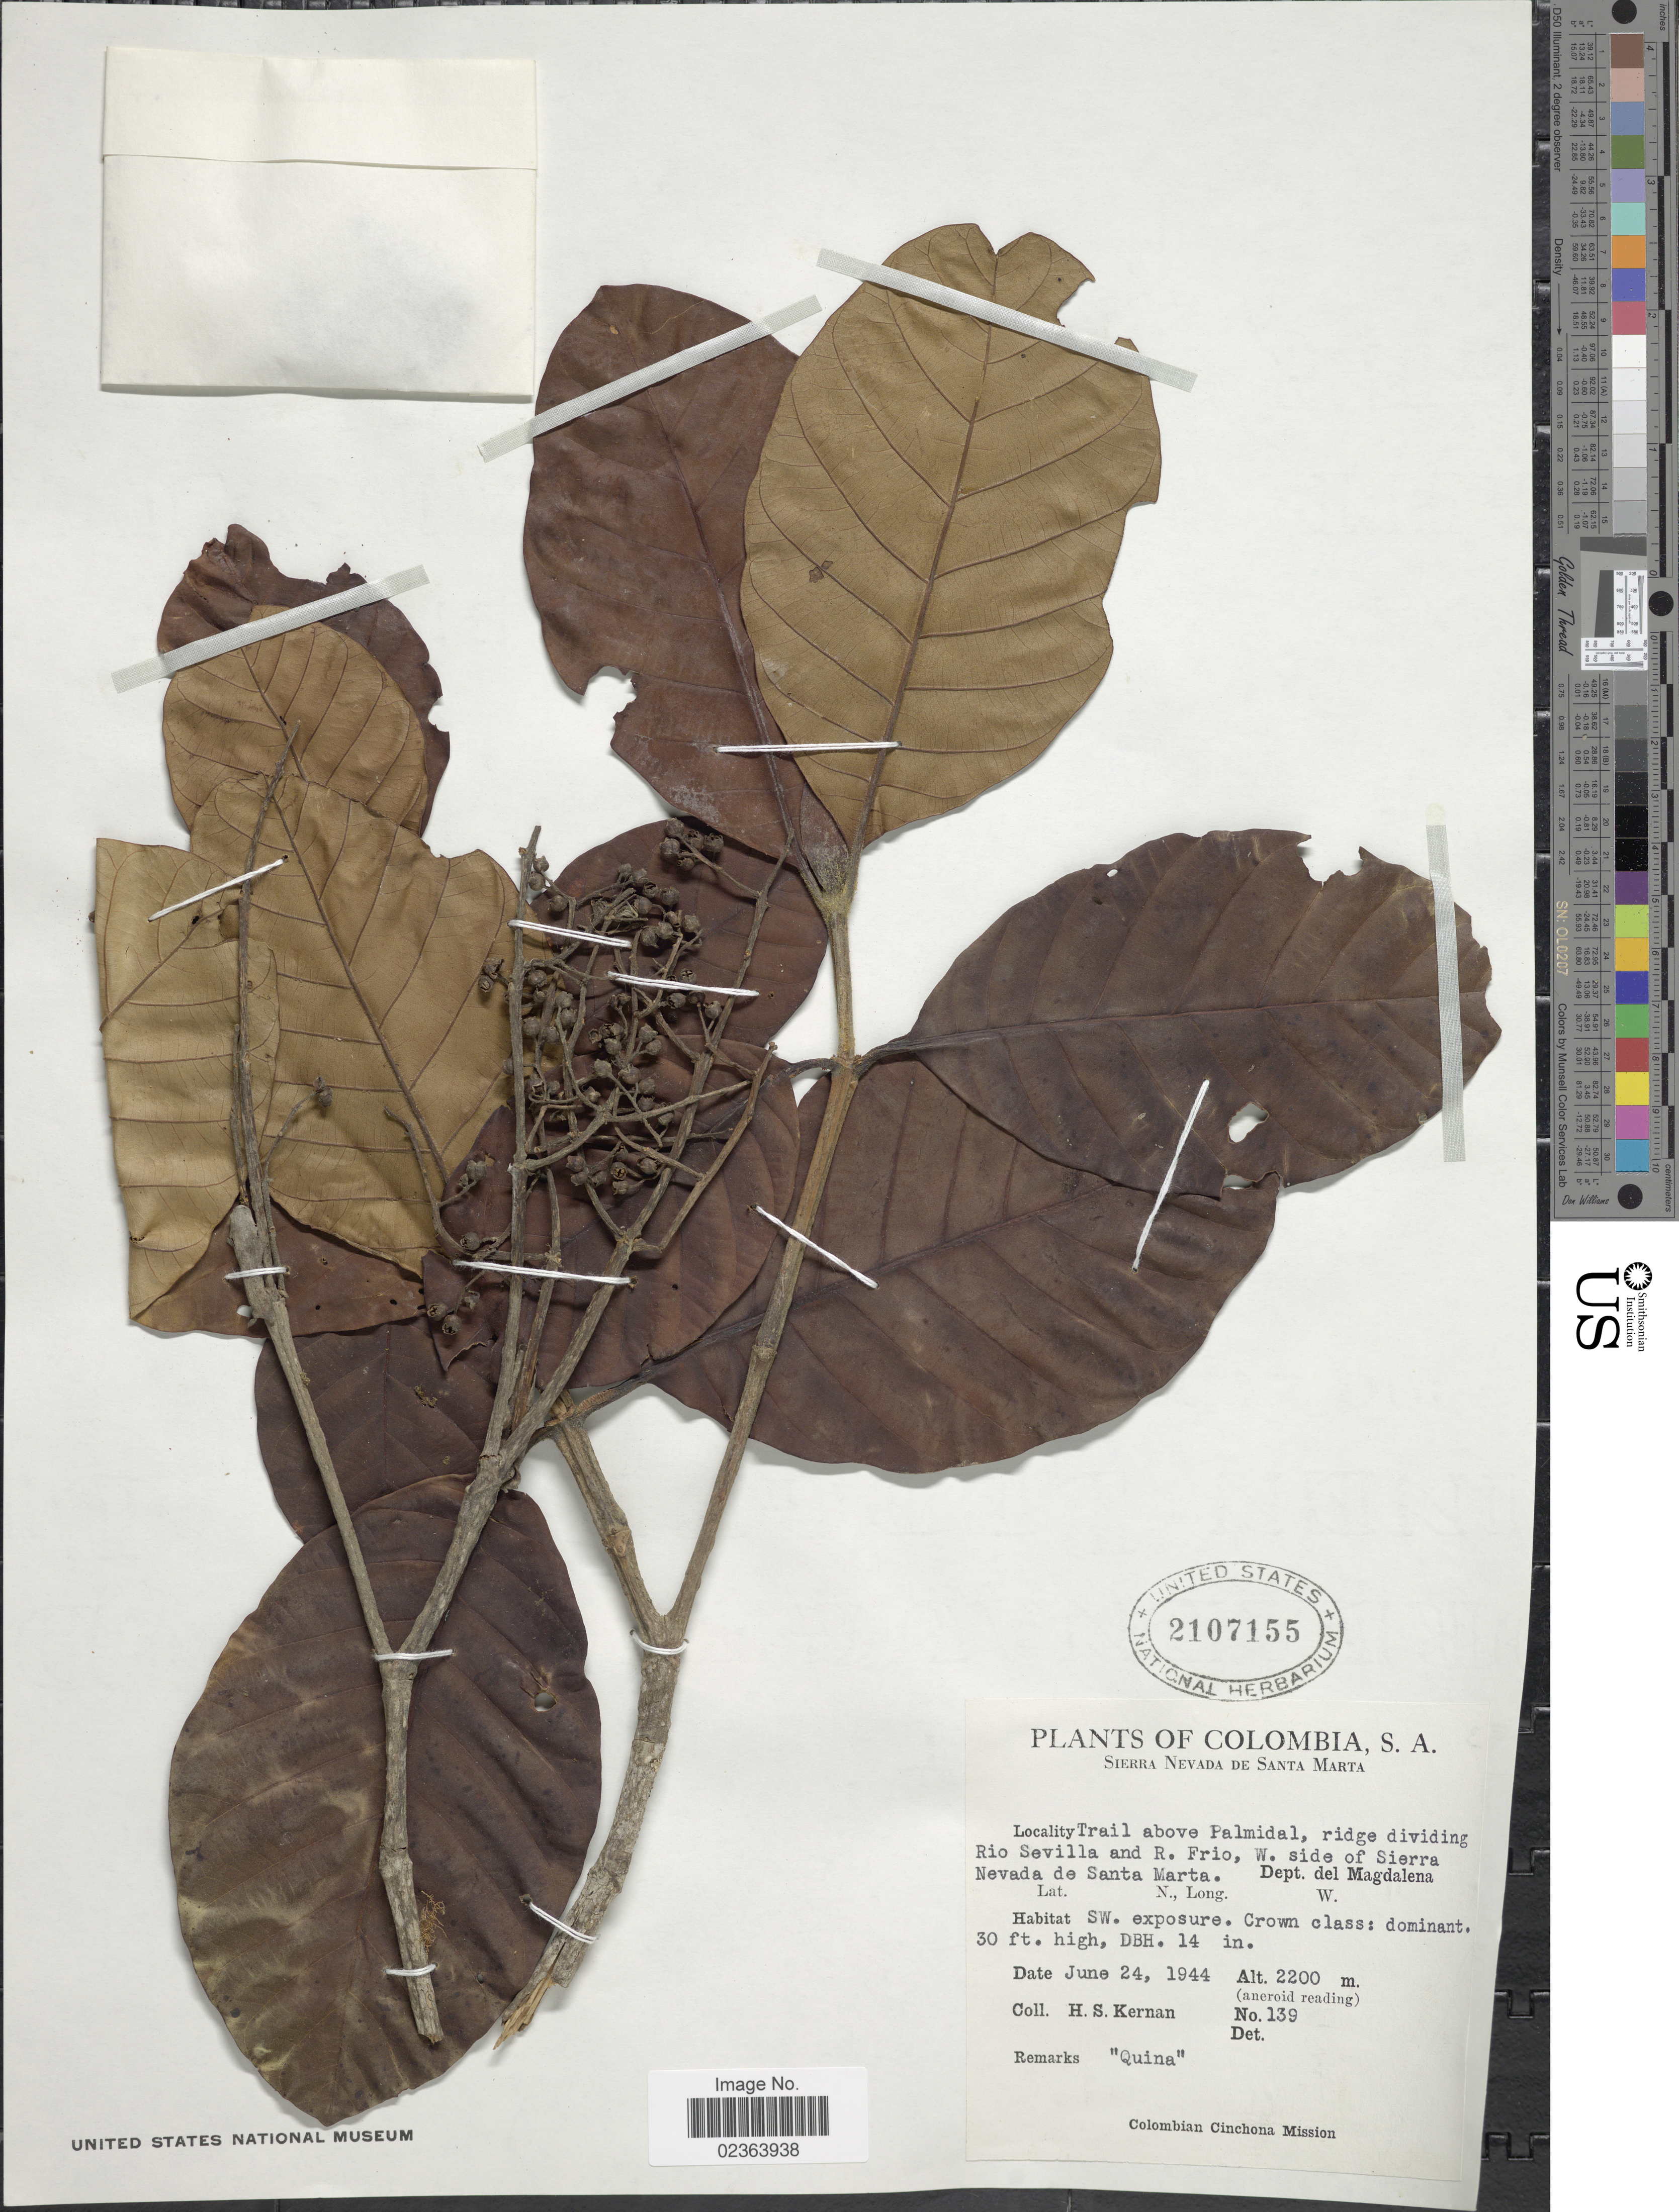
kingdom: Plantae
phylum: Tracheophyta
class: Magnoliopsida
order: Gentianales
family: Rubiaceae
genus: Elaeagia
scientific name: Elaeagia sp.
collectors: H. Kernan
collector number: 139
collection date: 1944-06-24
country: Colombia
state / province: Magdalena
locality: Sierra Nevada de Santa Marta, Trail above Palmidal, ridge dividing Rio Sevilla and R. Frio. W. side of Sierra Nevada de Santa Marta, Dept. del Magdalena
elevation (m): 2200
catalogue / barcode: US 2107155